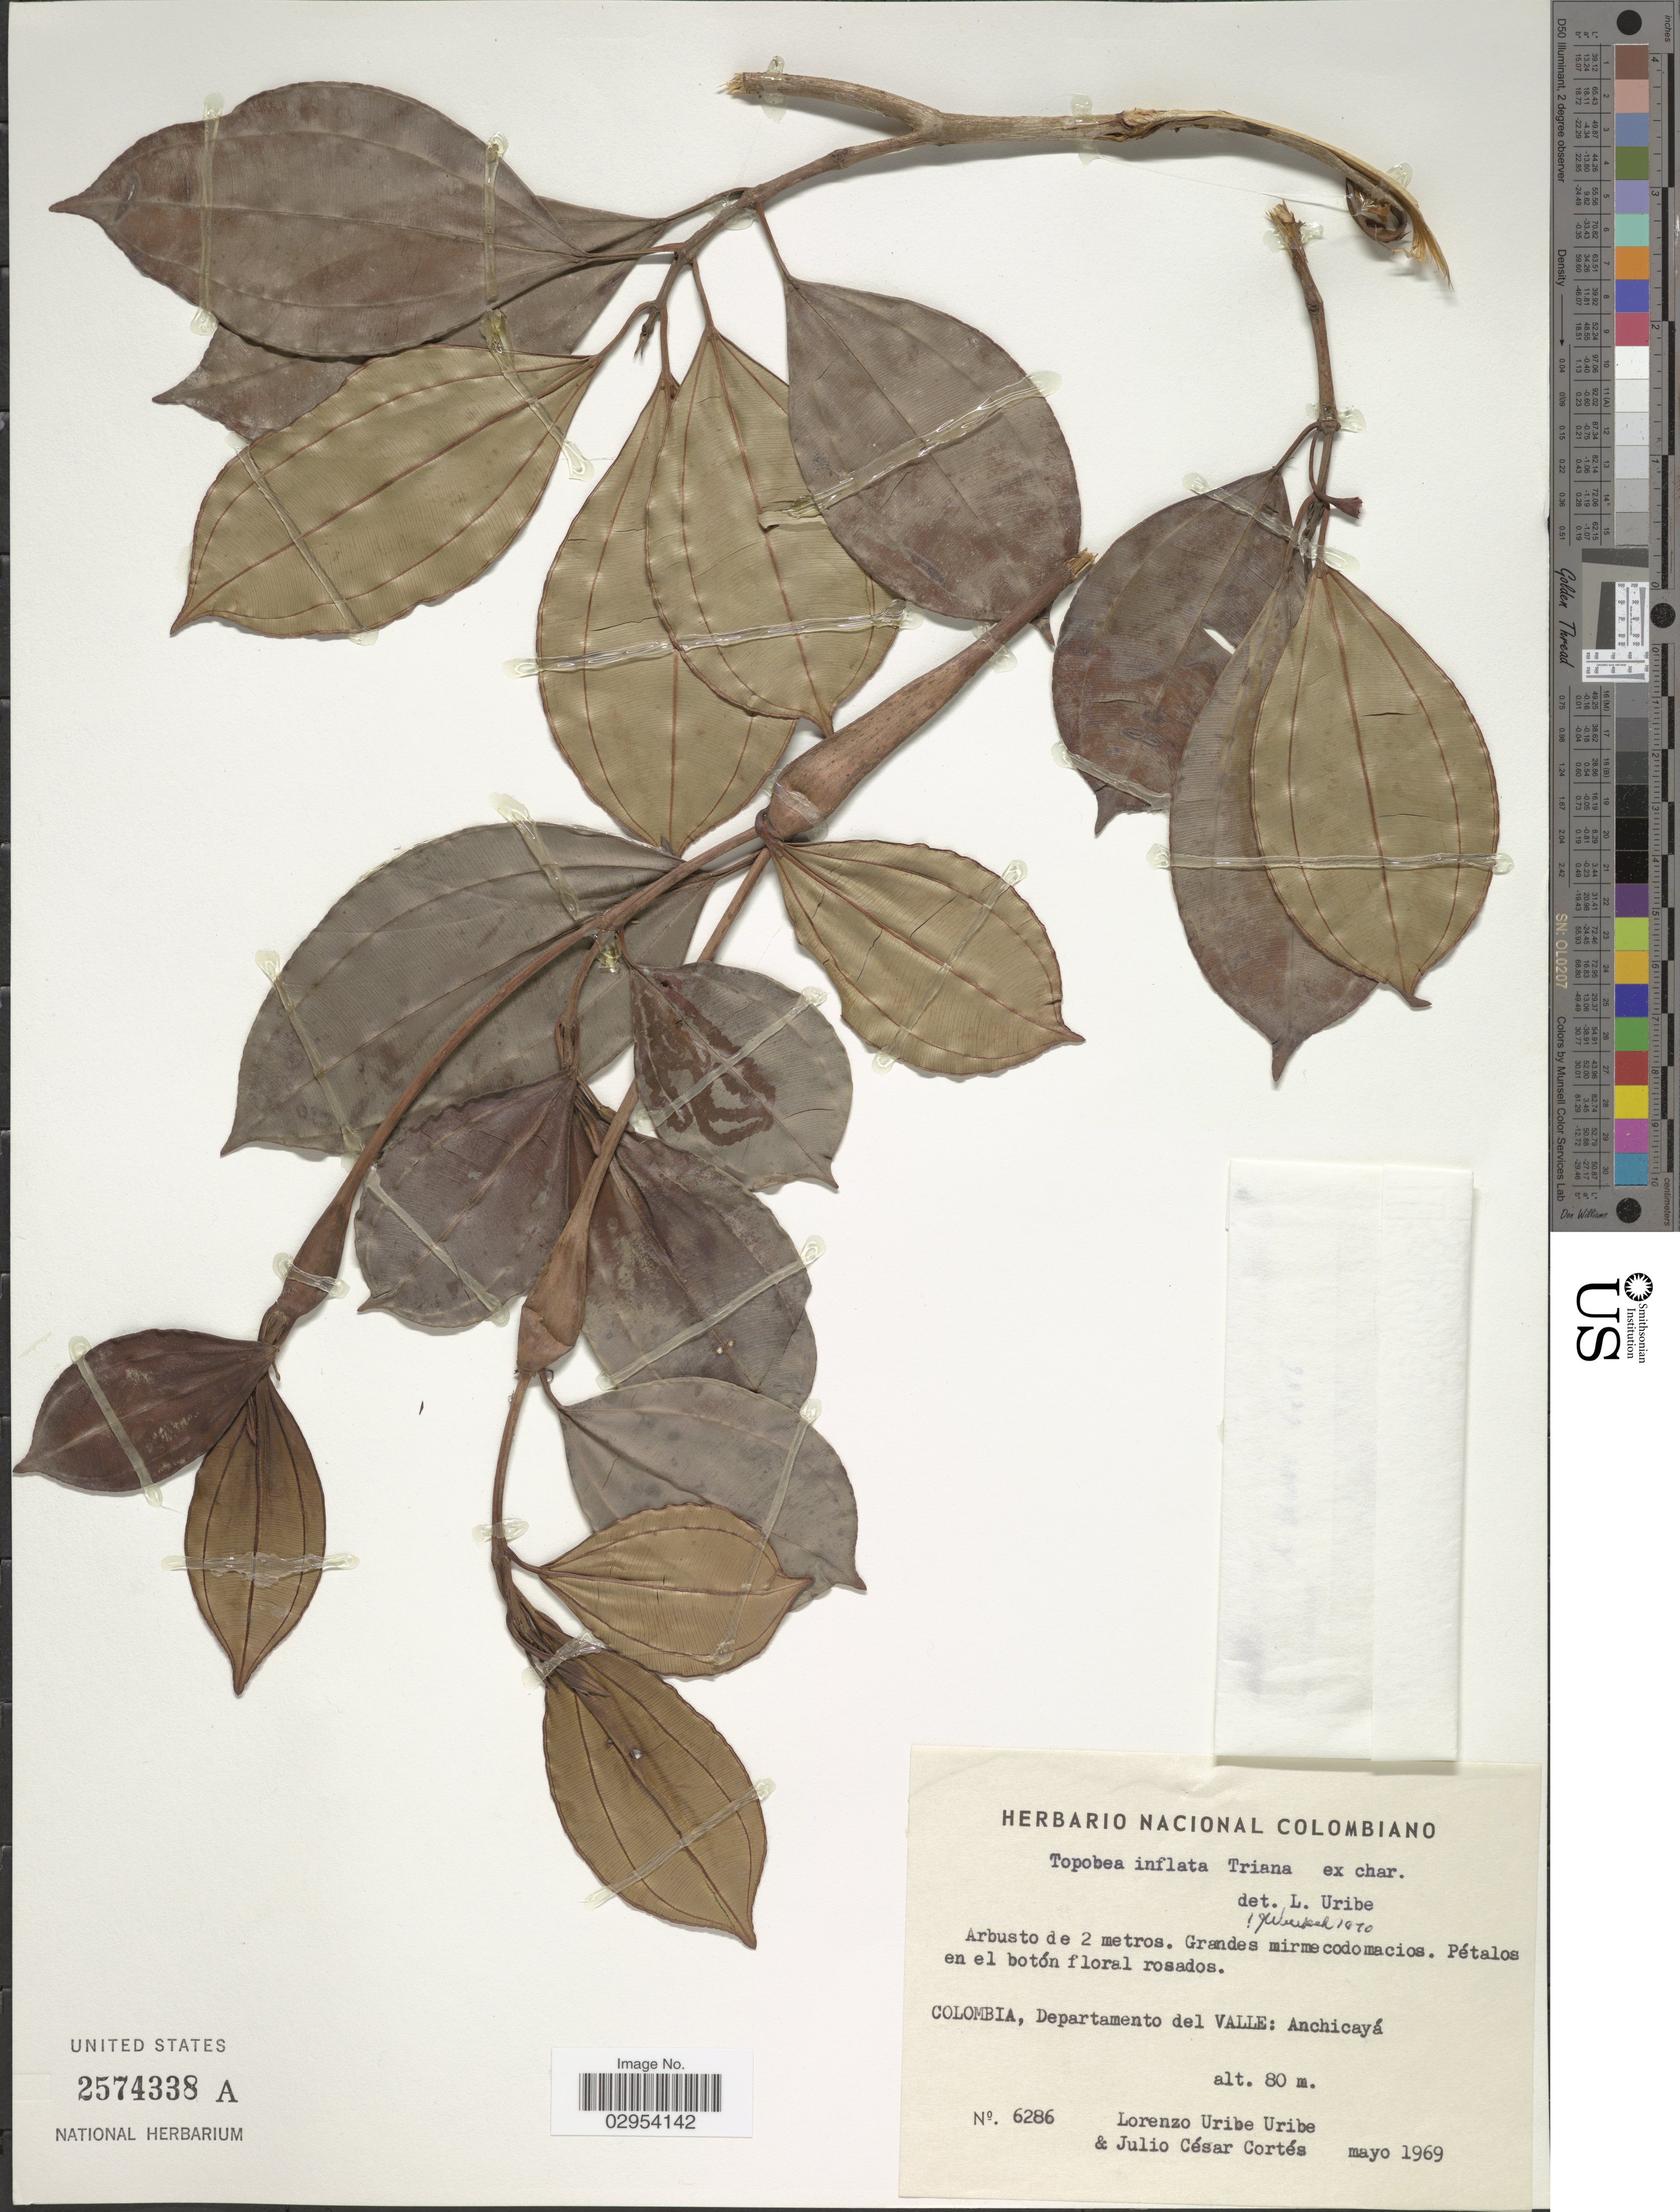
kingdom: Plantae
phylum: Tracheophyta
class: Magnoliopsida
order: Myrtales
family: Melastomataceae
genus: Topobea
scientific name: Topobea inflata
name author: Triana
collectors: L. Uribe & J. Cortes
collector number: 6286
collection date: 1969-05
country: Colombia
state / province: Valle del Cauca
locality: Departamento del Valle: Anchicayá.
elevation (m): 80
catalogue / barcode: US 2574338A